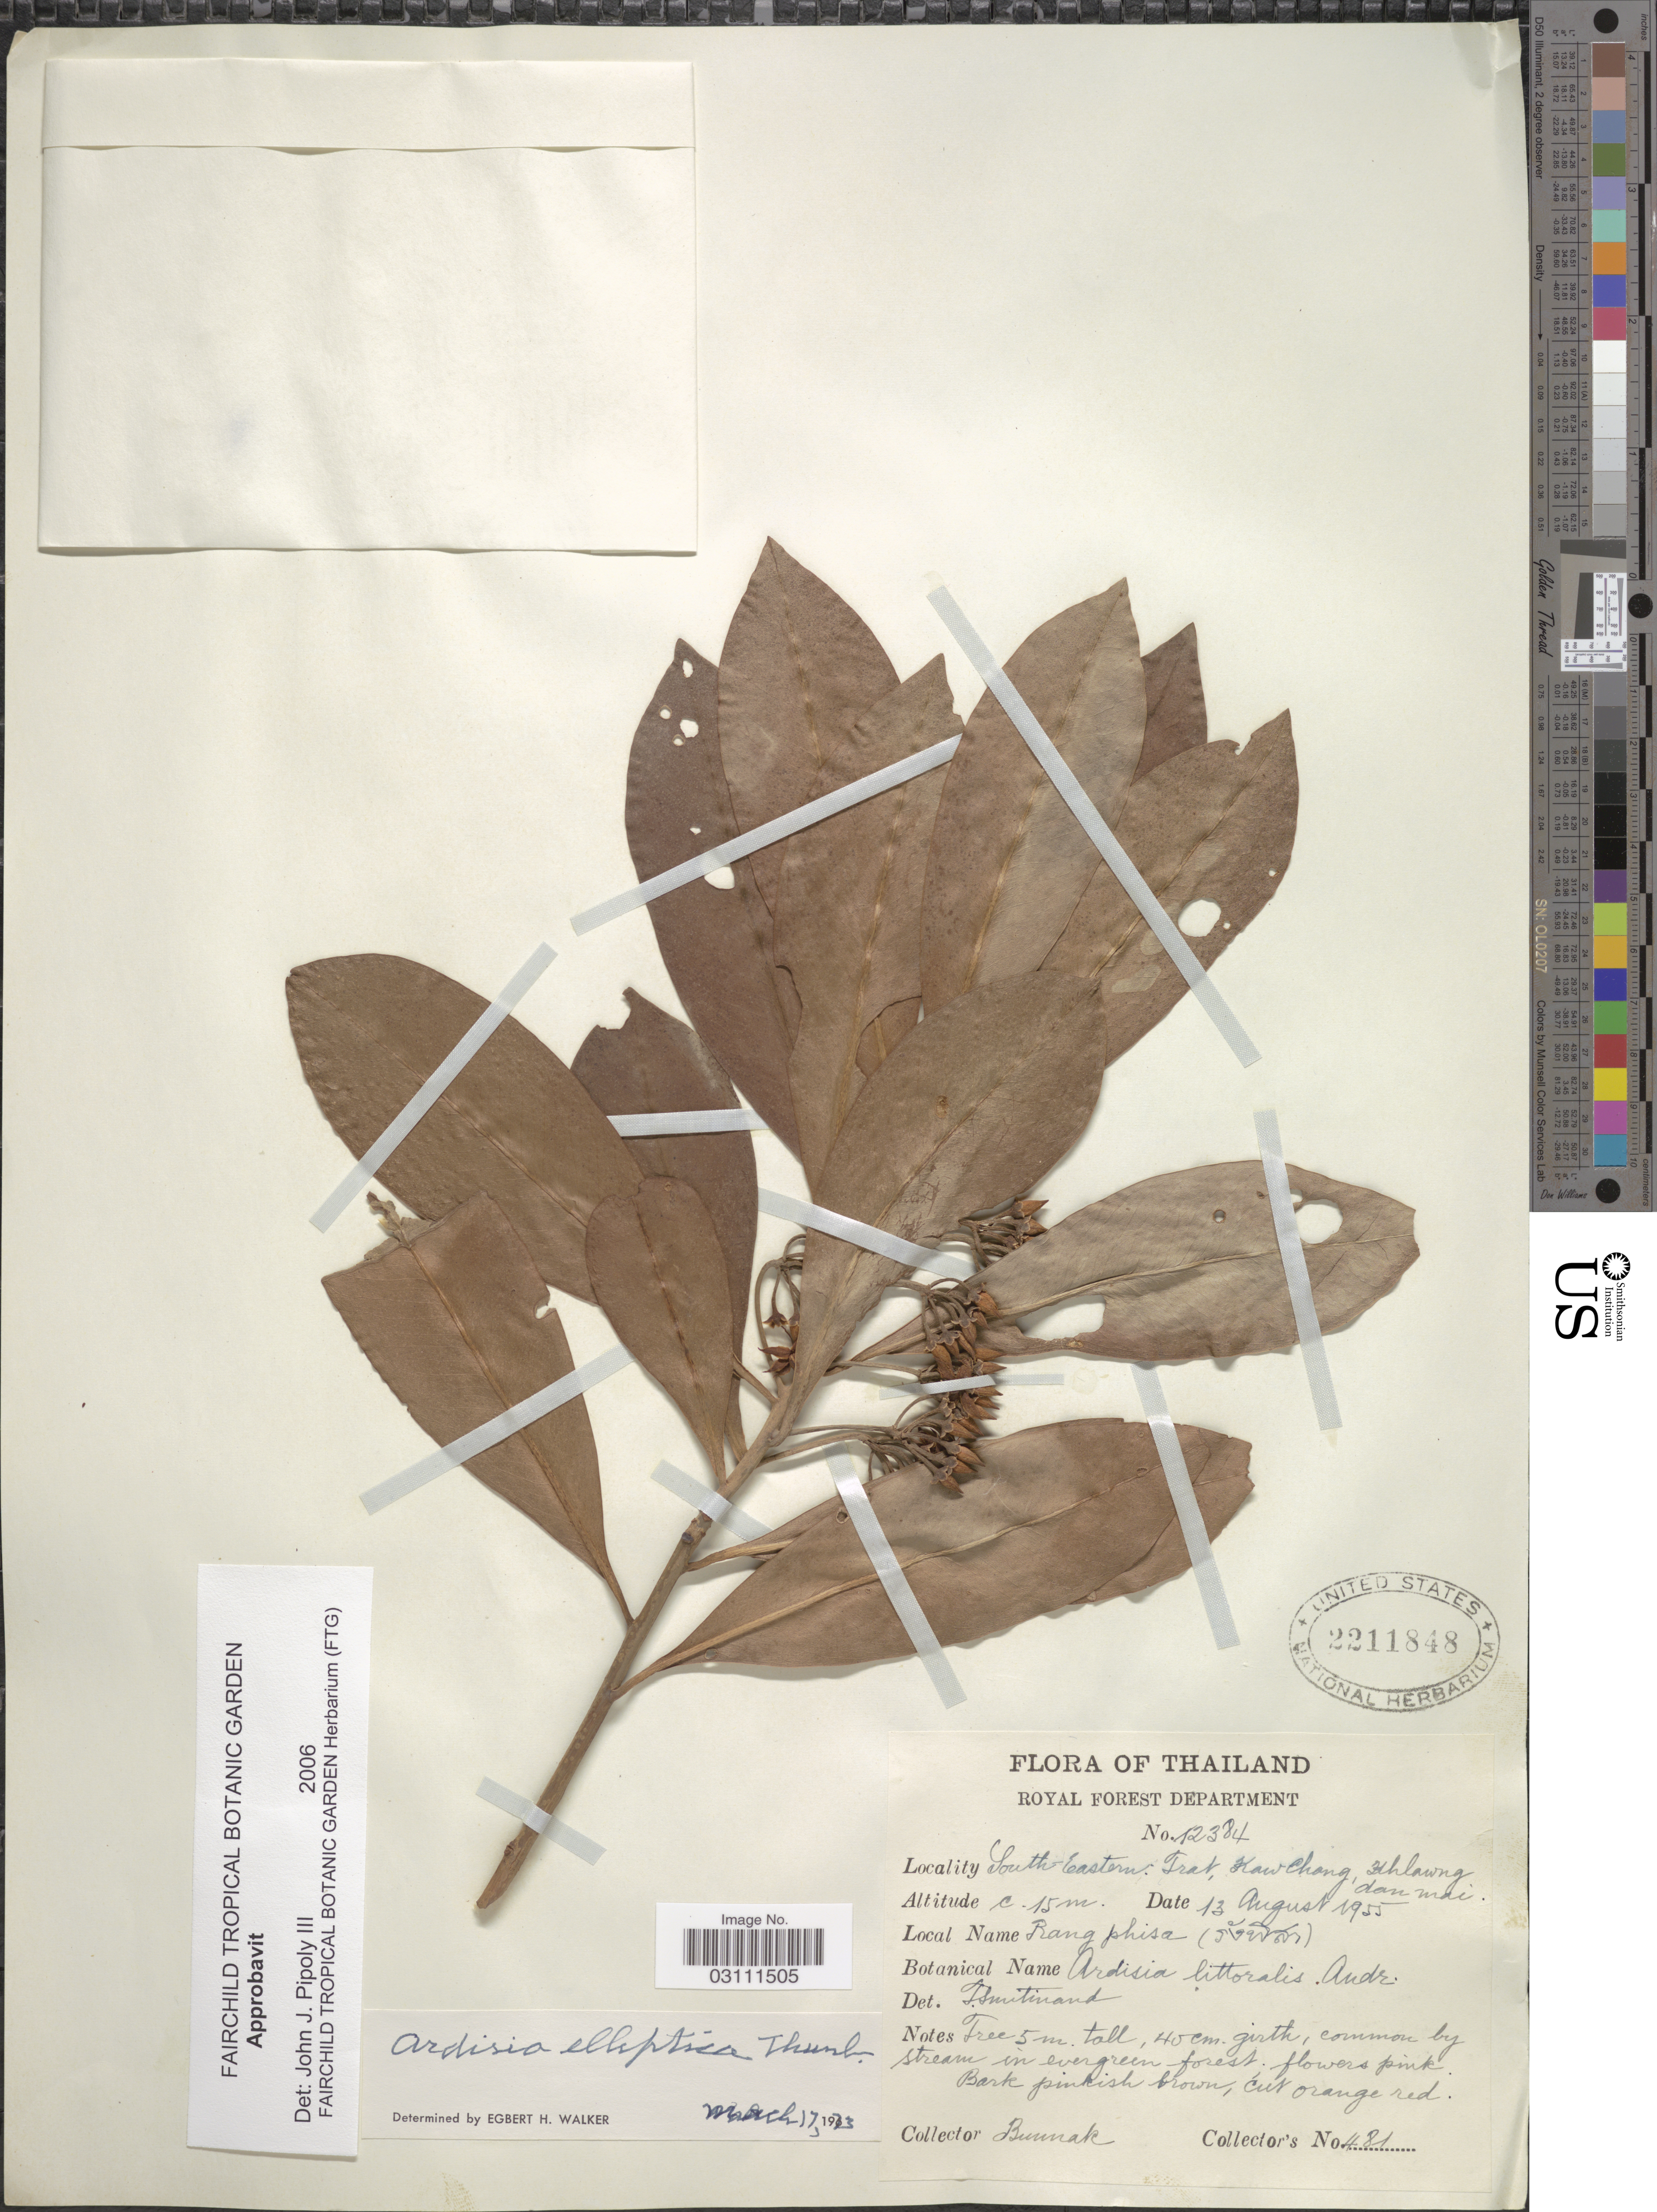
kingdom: Plantae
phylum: Tracheophyta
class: Magnoliopsida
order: Ericales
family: Primulaceae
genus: Ardisia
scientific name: Ardisia elliptica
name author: Thunb.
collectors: -. Bunnak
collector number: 481/12384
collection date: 1955-08-13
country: Thailand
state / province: Trat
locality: South Eastern, Trat, Kaw Chong, Hhlawng [interpreted] dan mai.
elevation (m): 15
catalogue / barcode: US 2211848